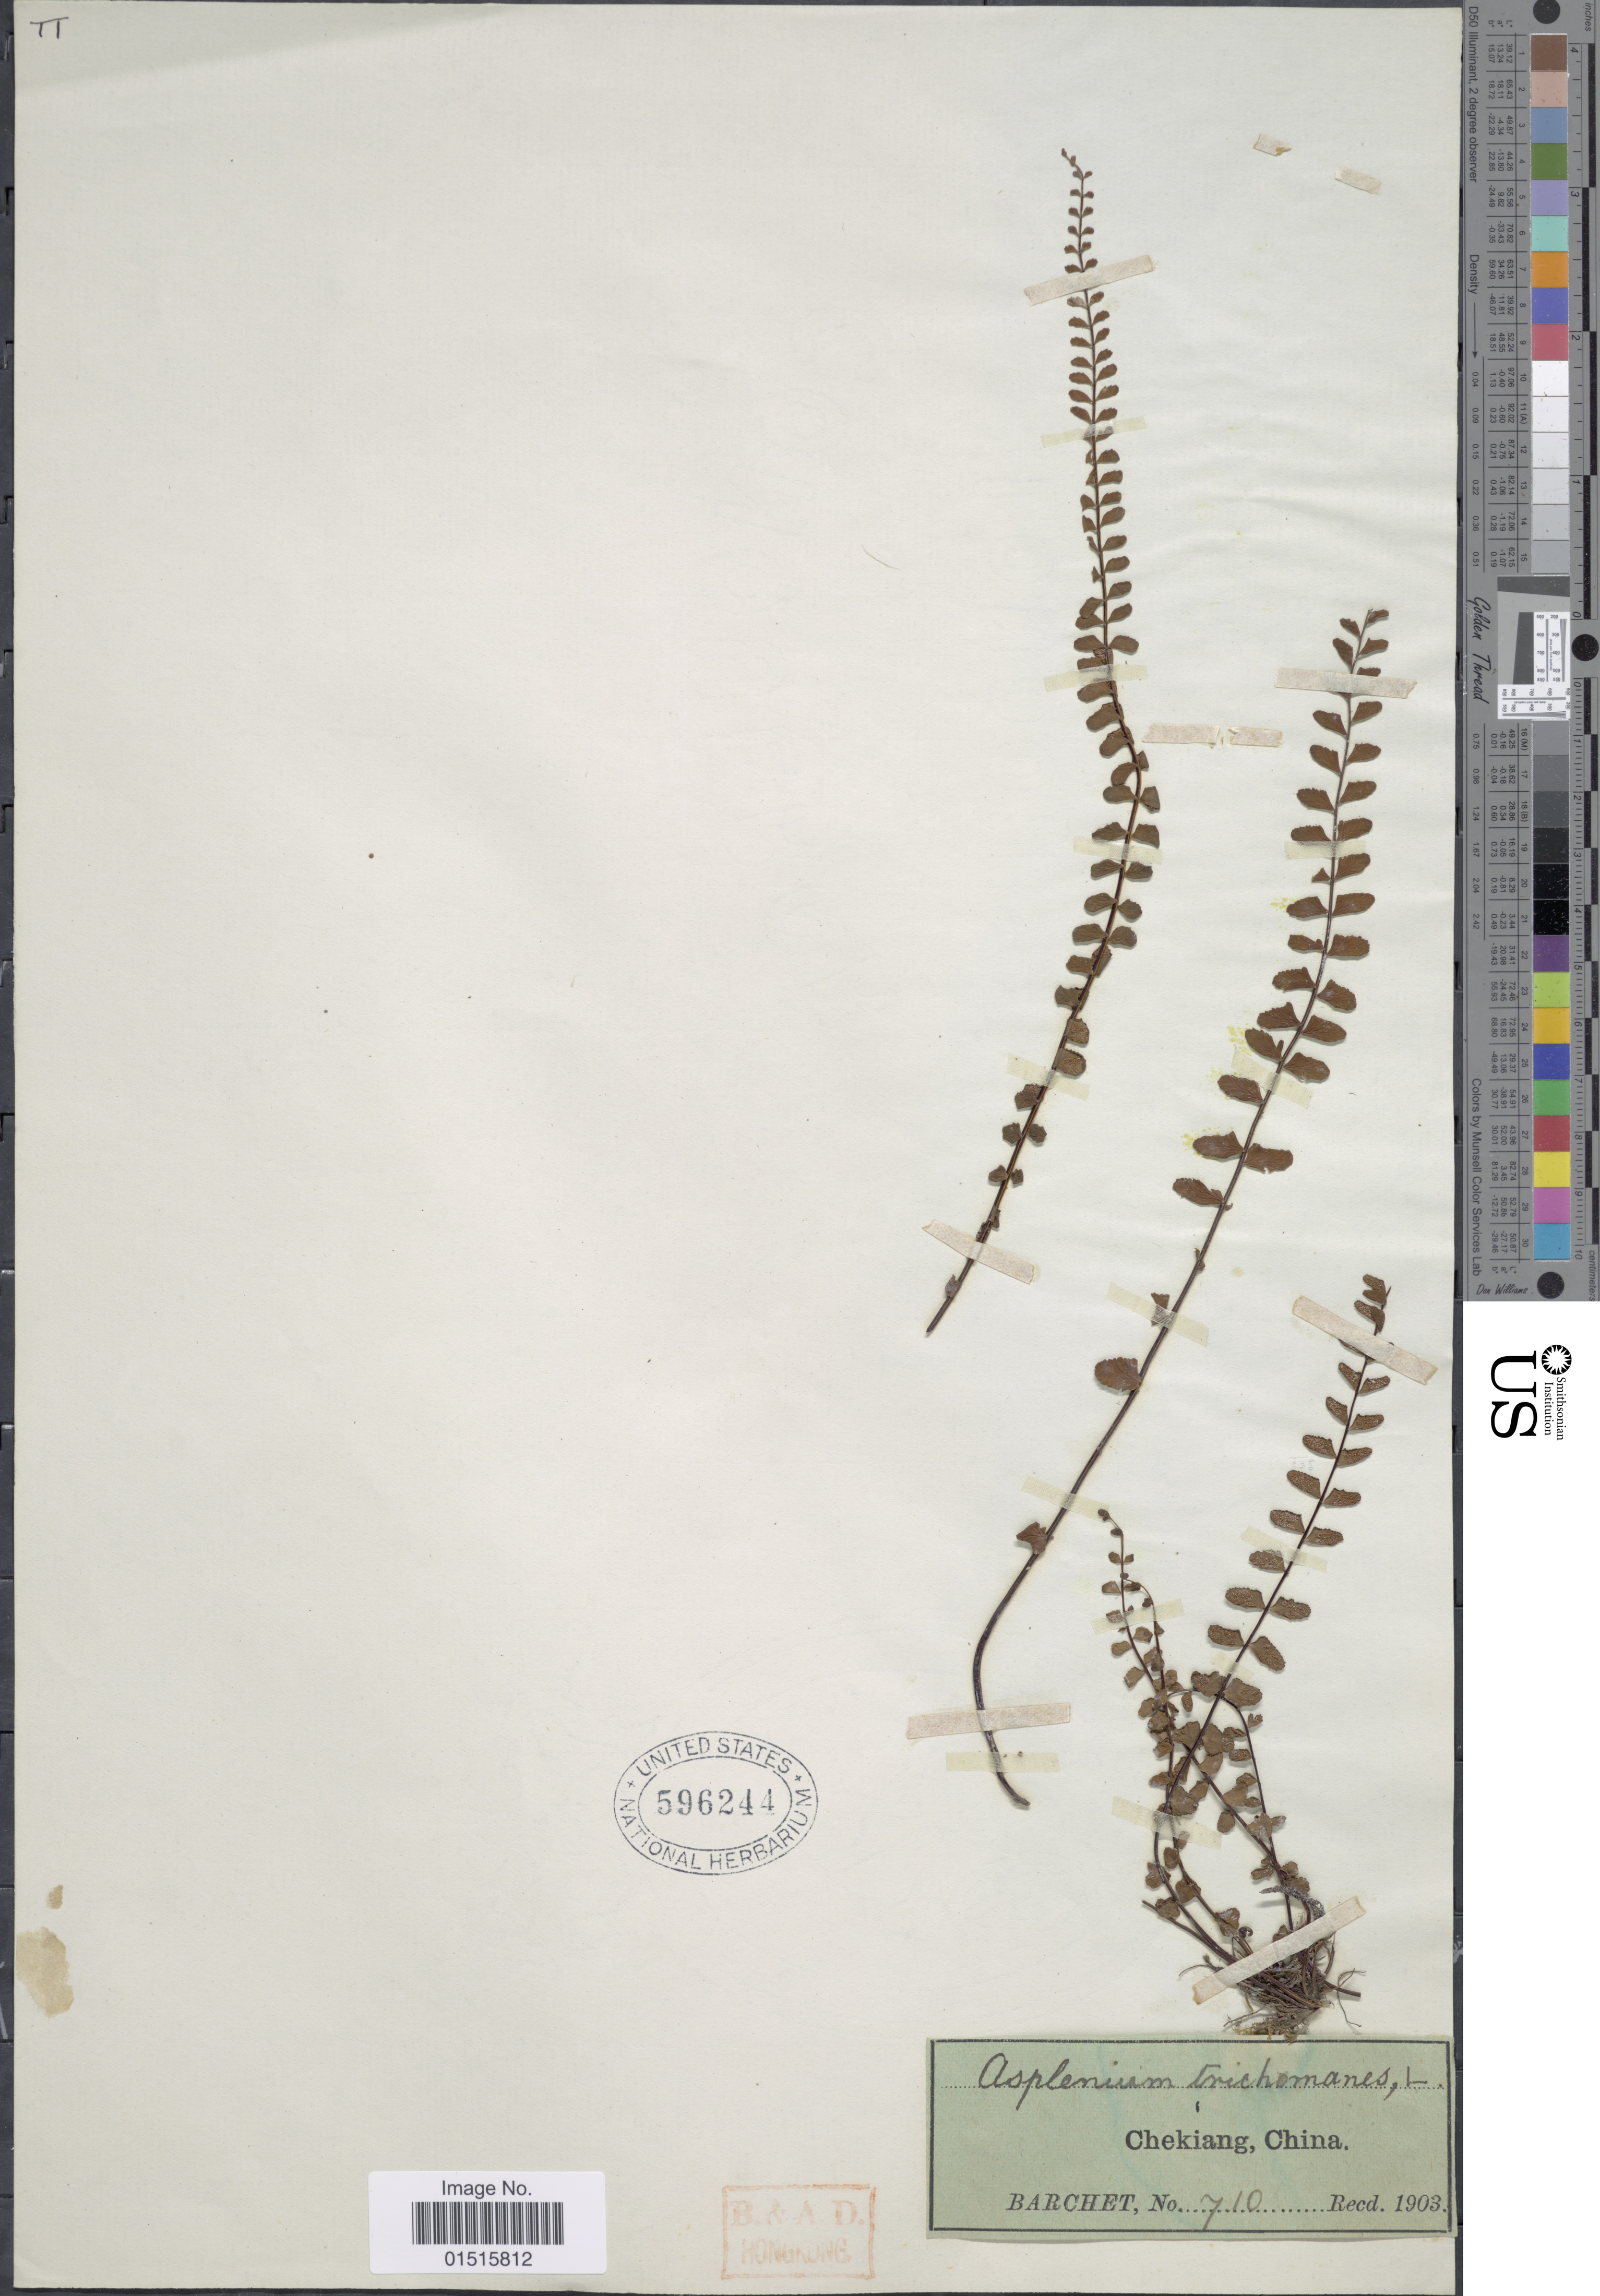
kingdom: Plantae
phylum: Tracheophyta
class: Polypodiopsida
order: Polypodiales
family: Aspleniaceae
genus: Asplenium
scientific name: Asplenium trichomanes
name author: L.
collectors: Barchet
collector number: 710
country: China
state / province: Zhejiang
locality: Chekiang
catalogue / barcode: US 596244